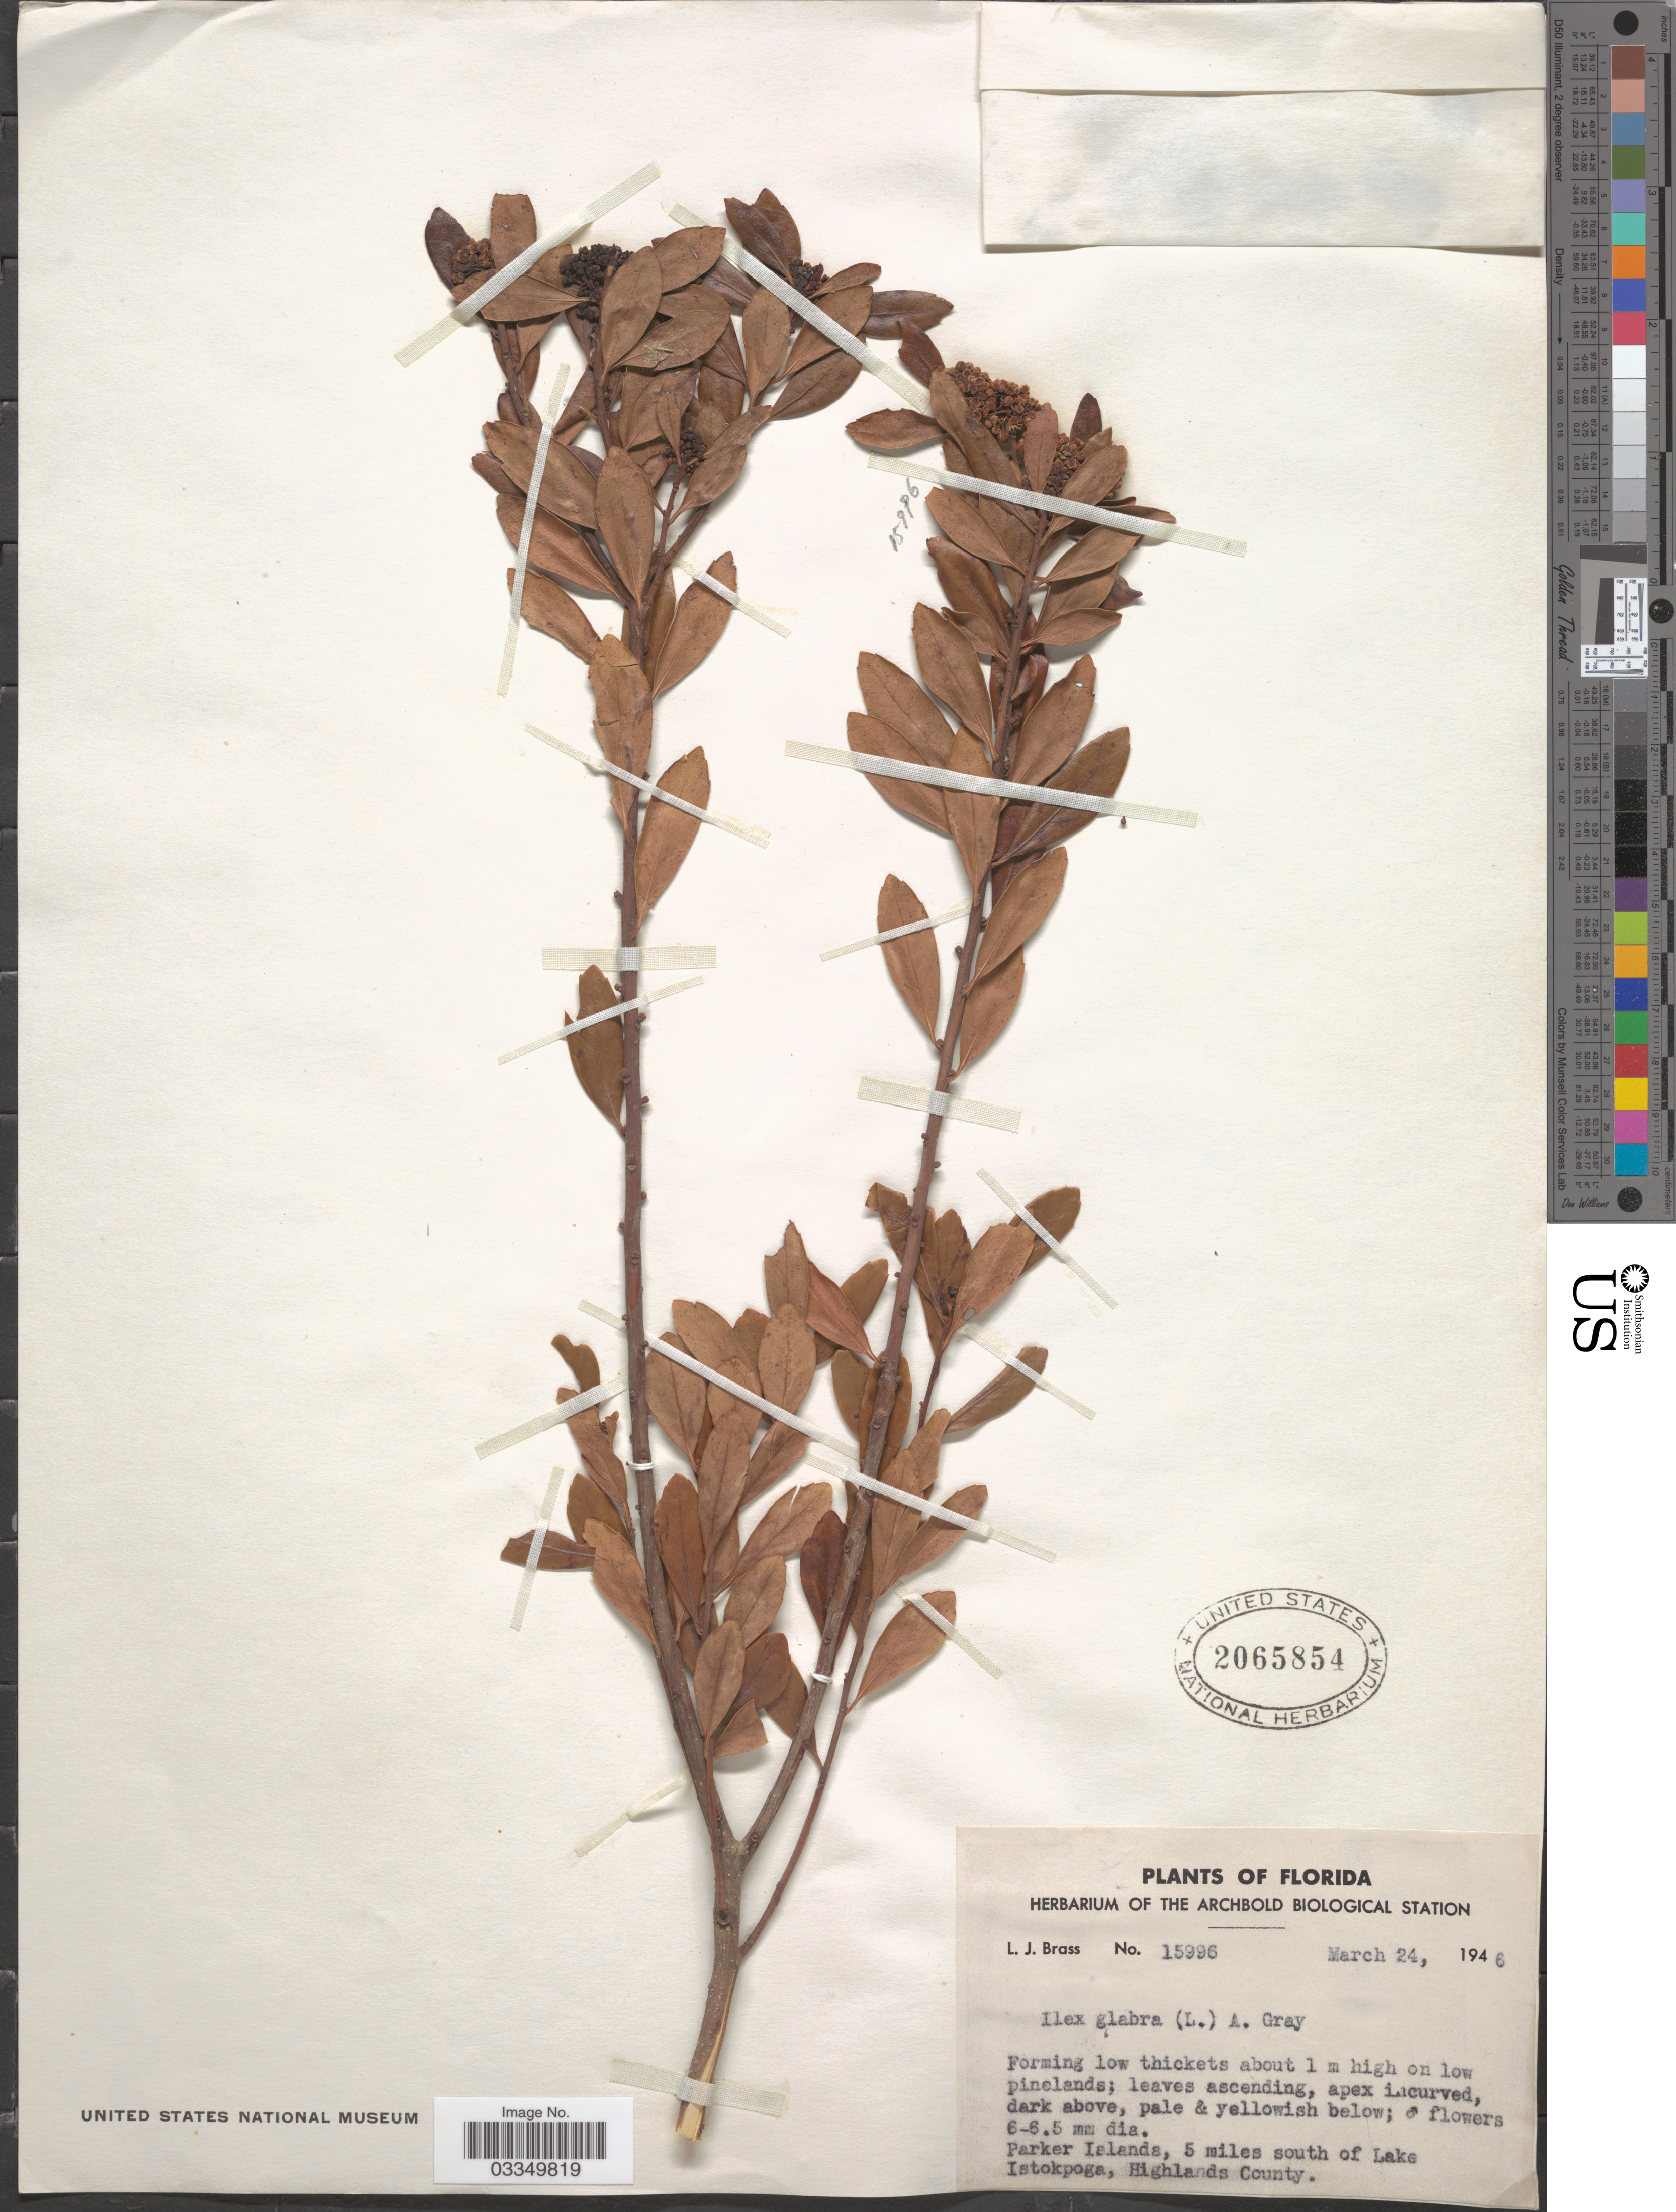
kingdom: Plantae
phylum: Tracheophyta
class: Magnoliopsida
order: Aquifoliales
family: Aquifoliaceae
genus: Ilex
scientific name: Ilex glabra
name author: (L.) A. Gray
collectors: L. J. Brass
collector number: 15996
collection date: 1946-03-24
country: United States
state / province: Florida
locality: Parker Islands, 5 miles south of Lake Istokpoga, Highlands County.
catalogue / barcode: US 2065854